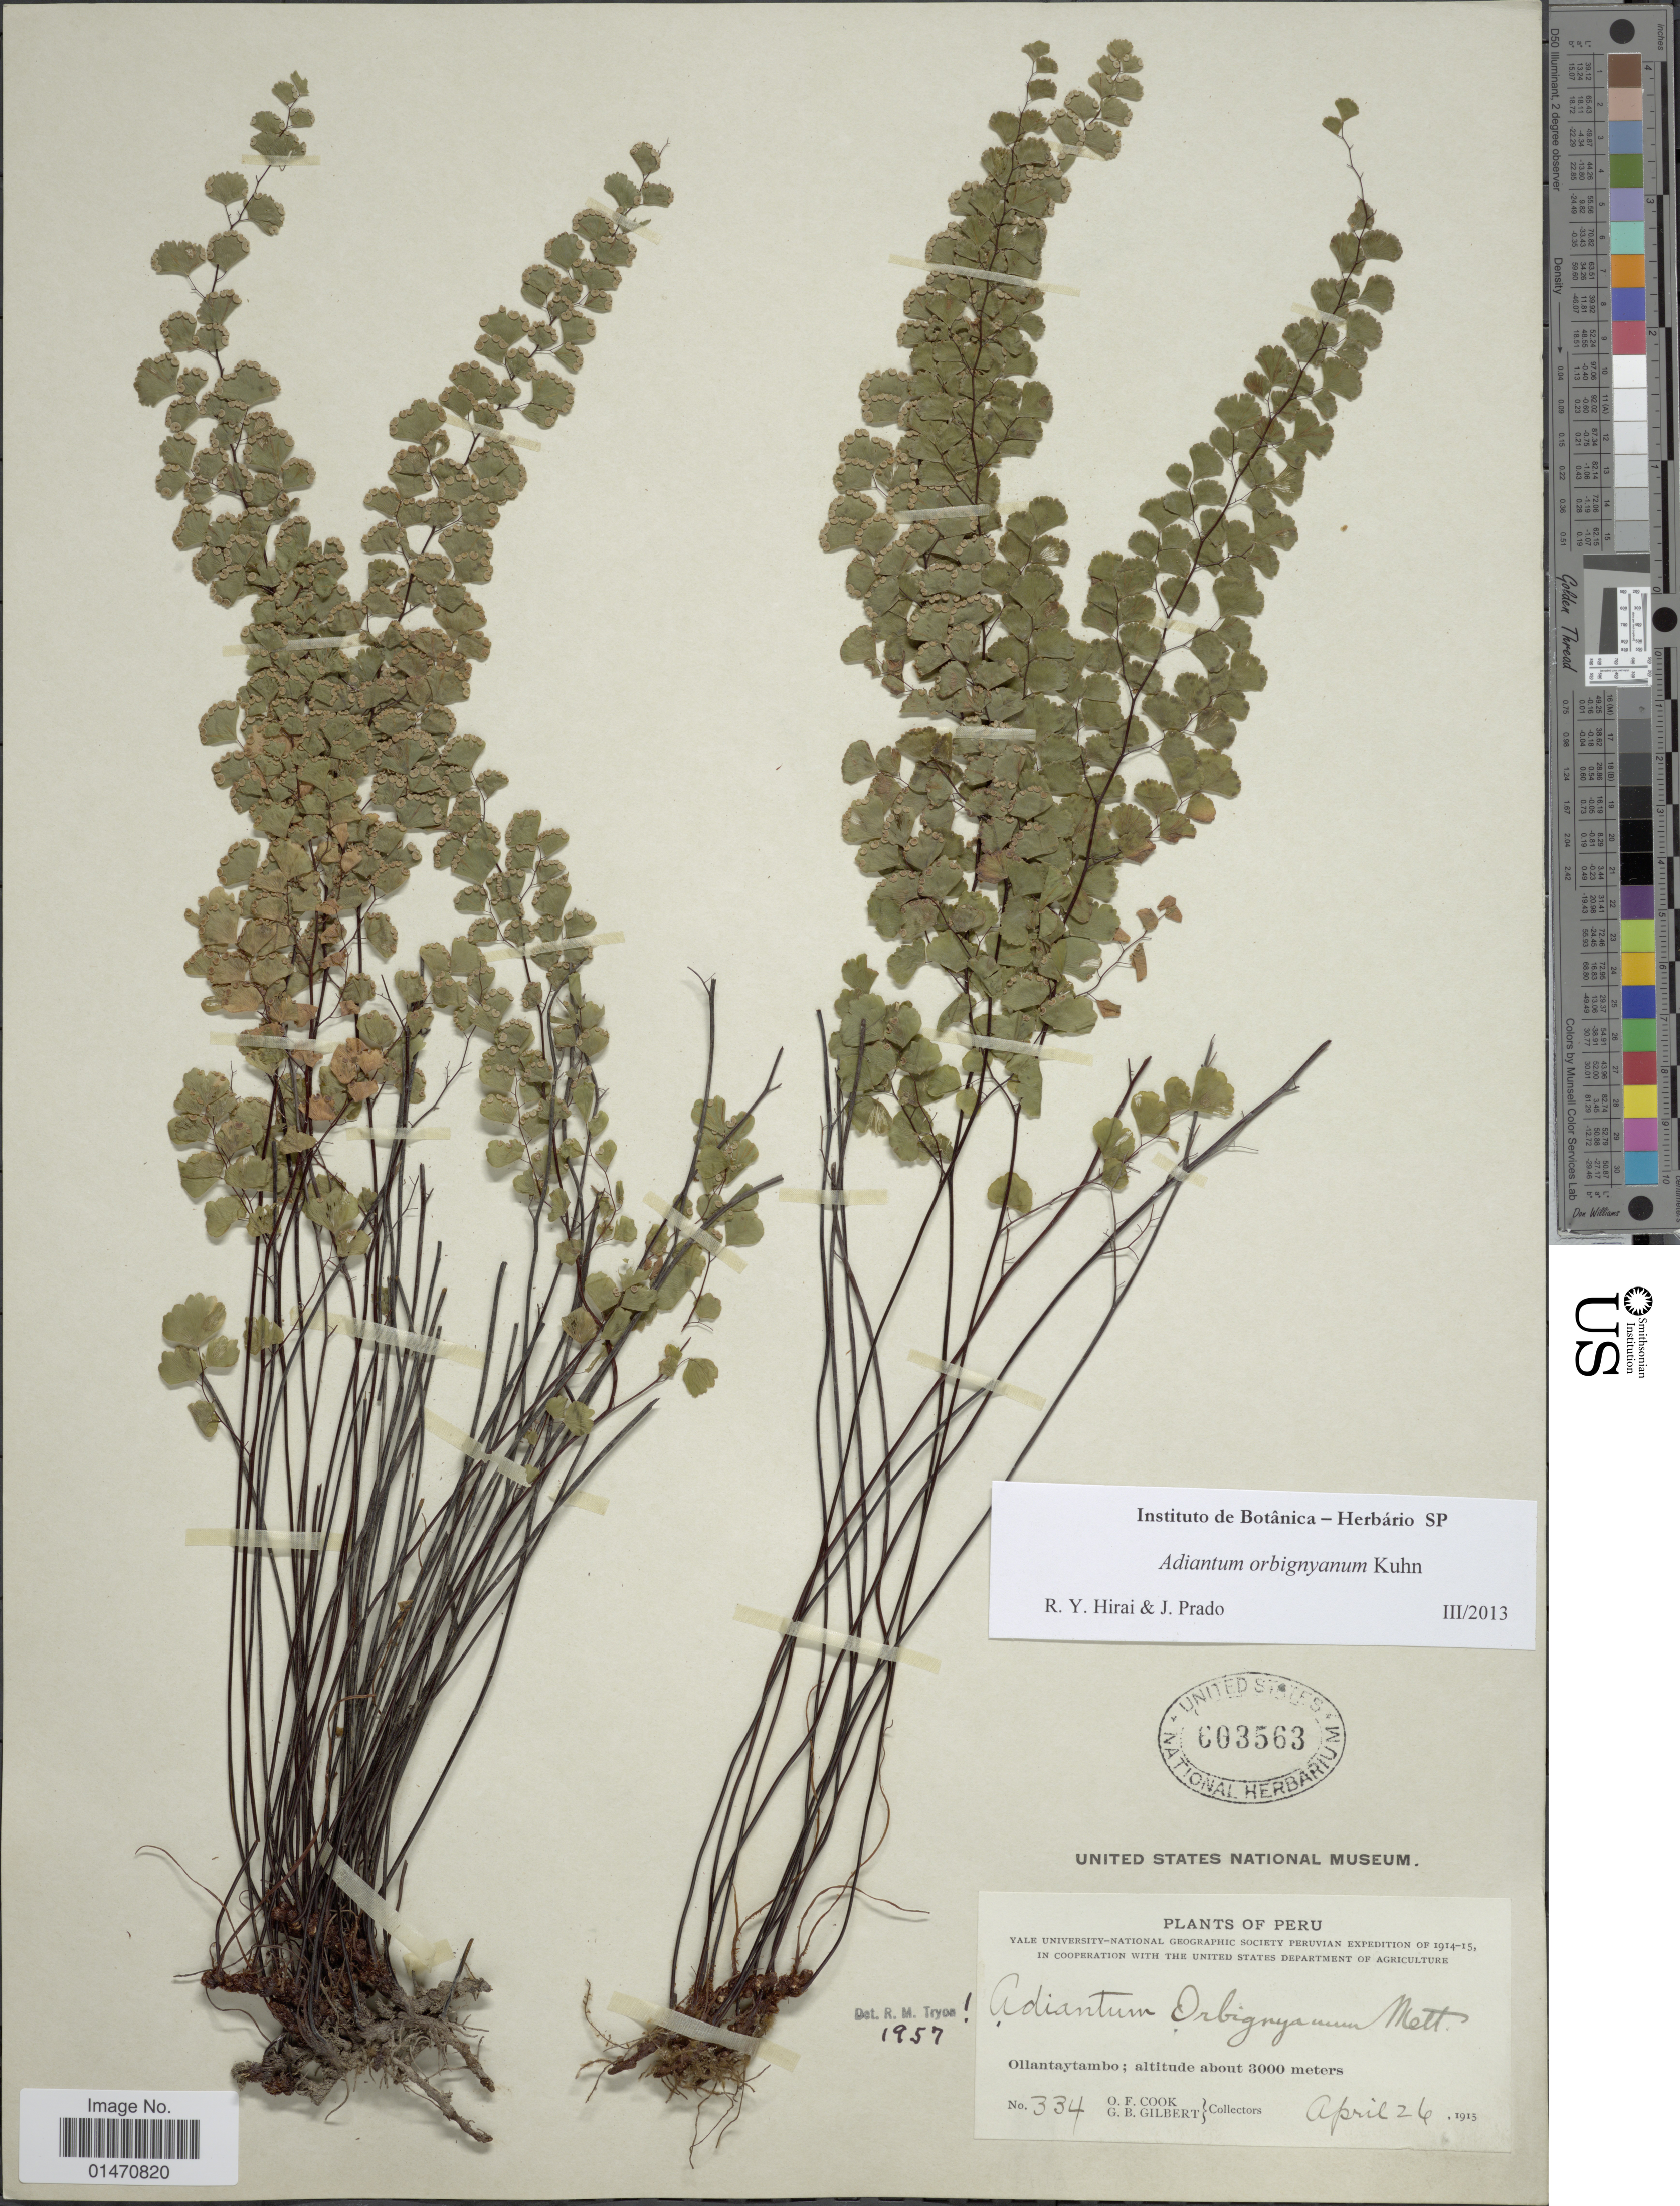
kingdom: Plantae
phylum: Tracheophyta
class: Polypodiopsida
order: Polypodiales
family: Pteridaceae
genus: Adiantum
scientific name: Adiantum orbignyanum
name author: Kuhn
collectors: O. F. Cook & G. B. Gilbert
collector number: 334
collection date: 1915-04-26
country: Peru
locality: Ollantaytambo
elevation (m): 3000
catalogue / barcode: US 603563